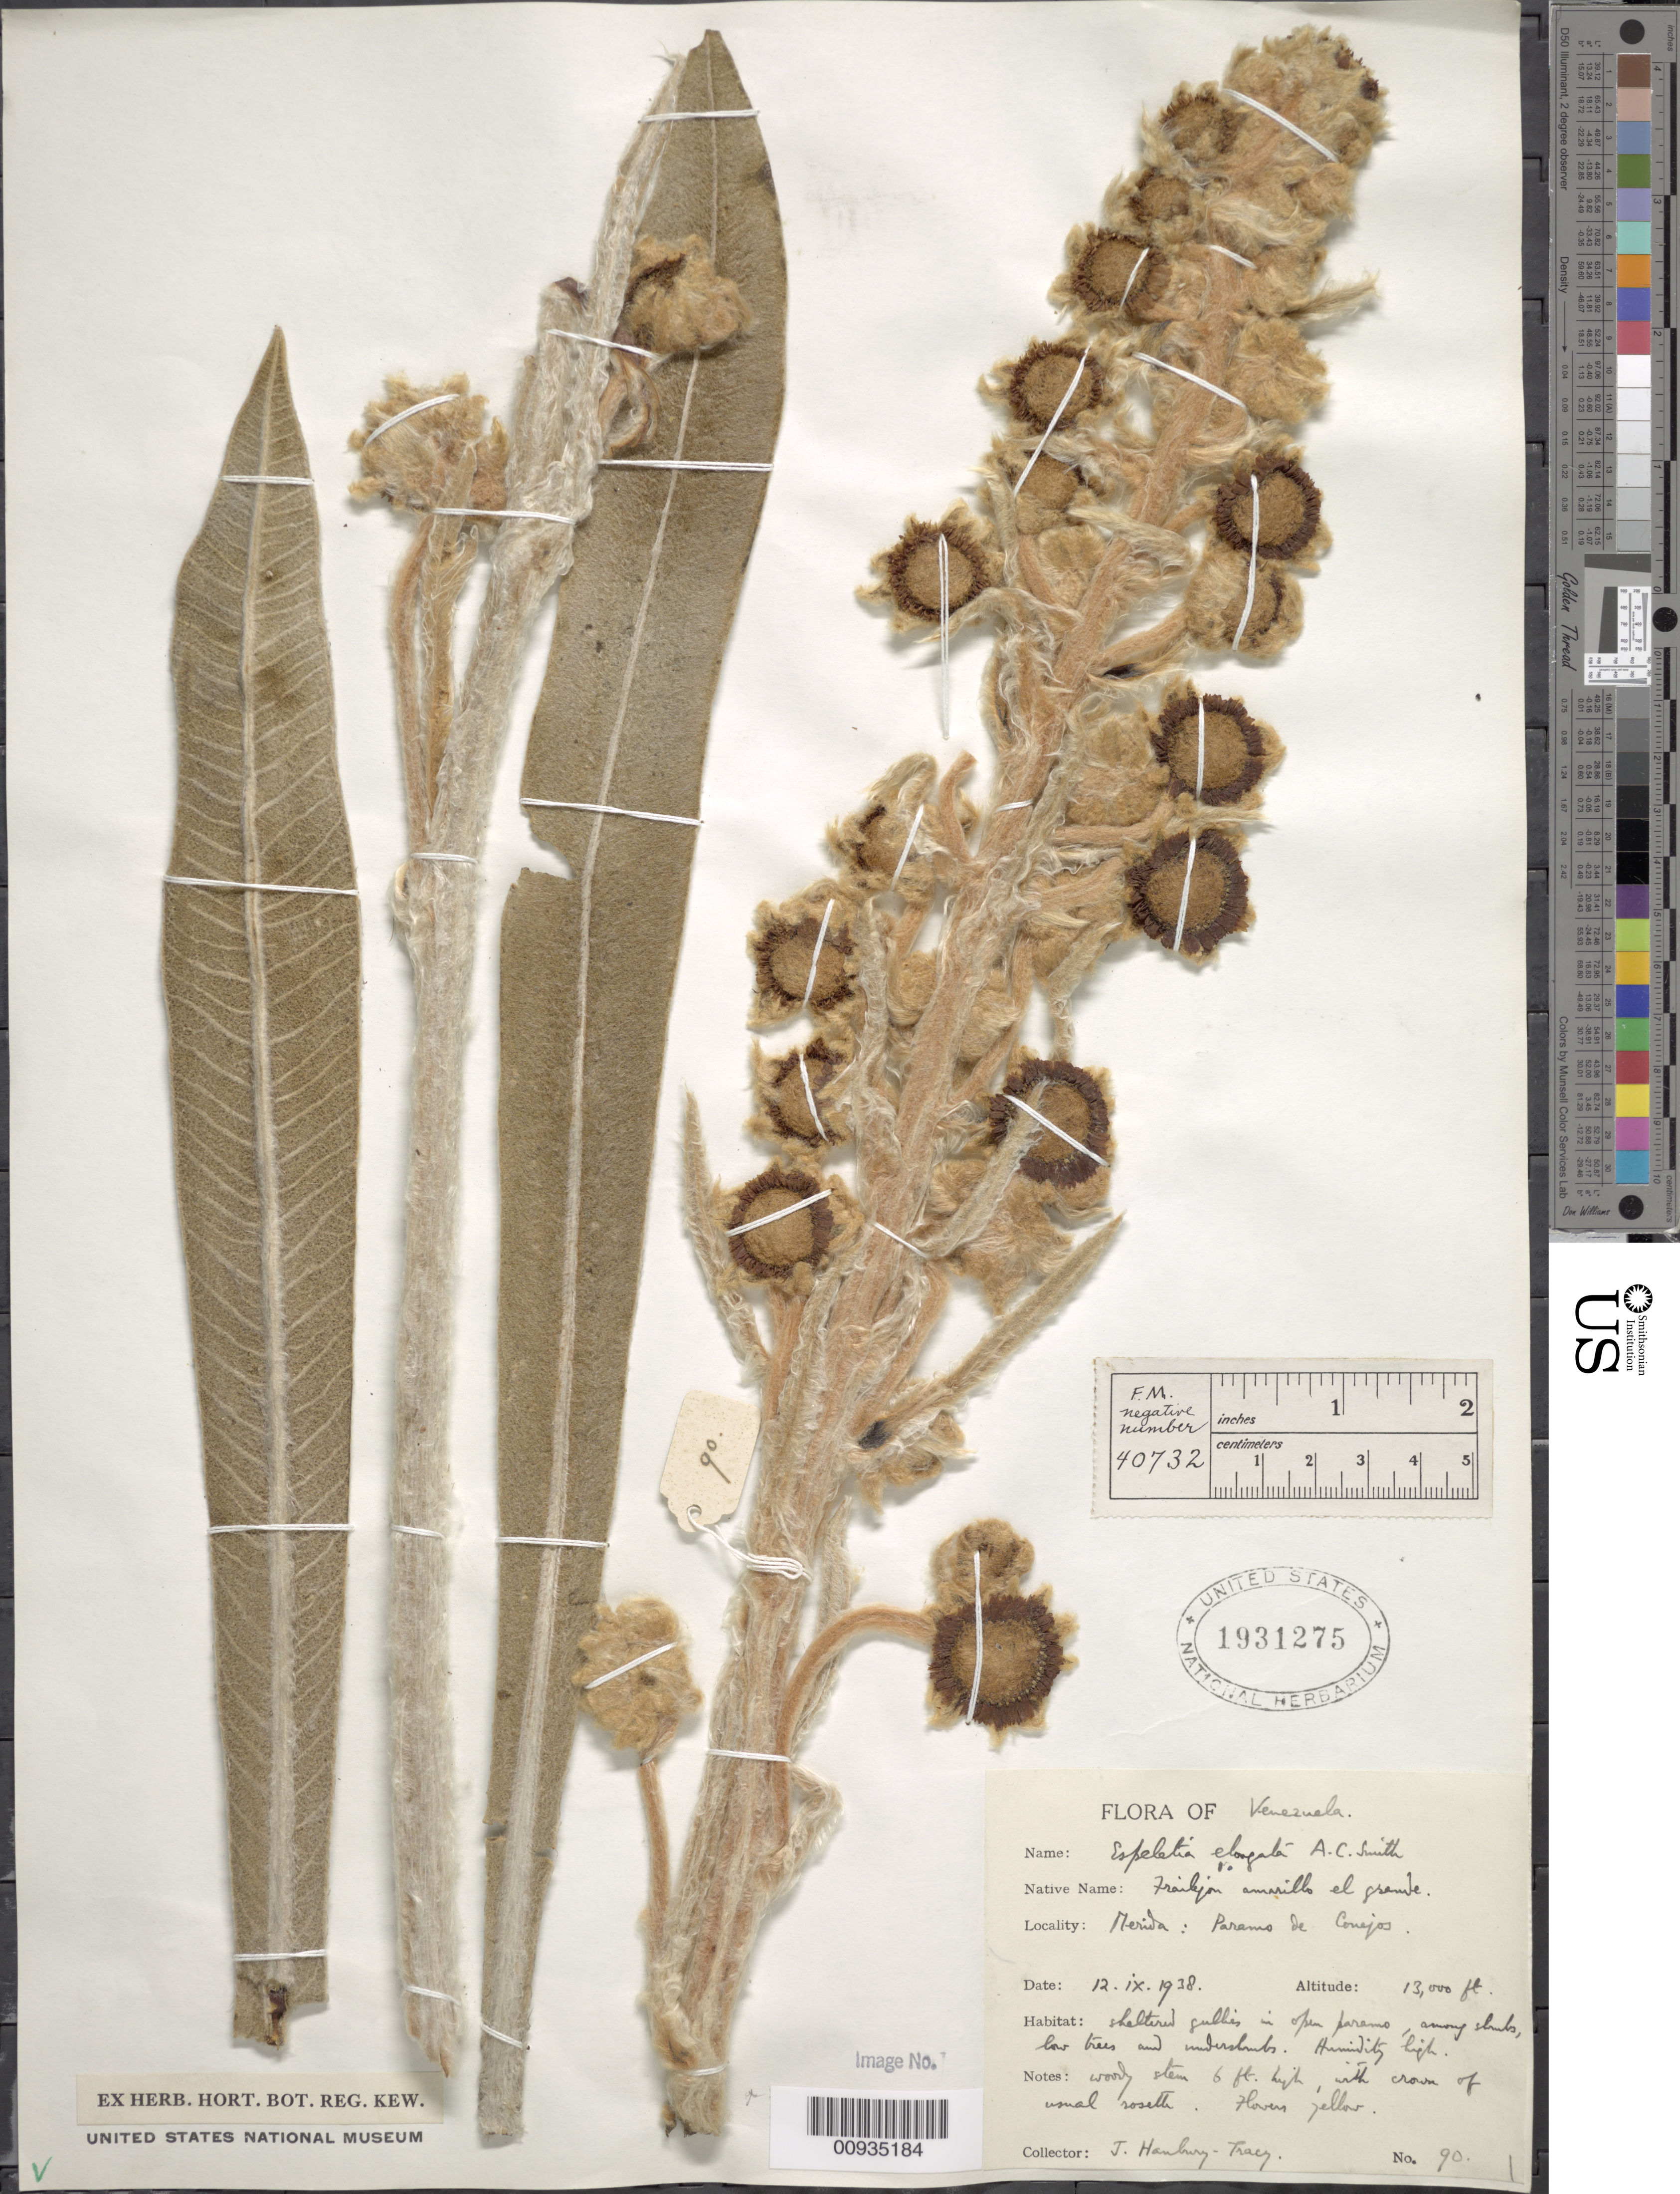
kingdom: Plantae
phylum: Tracheophyta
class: Magnoliopsida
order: Asterales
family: Asteraceae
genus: Coespeletia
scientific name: Coespeletia elongata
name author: (A.C. Sm.) Cuatrec.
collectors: J. Hanbury-Tracy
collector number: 90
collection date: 1938-09-12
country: Venezuela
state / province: Mérida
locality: Páramo de Los Conejos.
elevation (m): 4330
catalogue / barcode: US 1931275